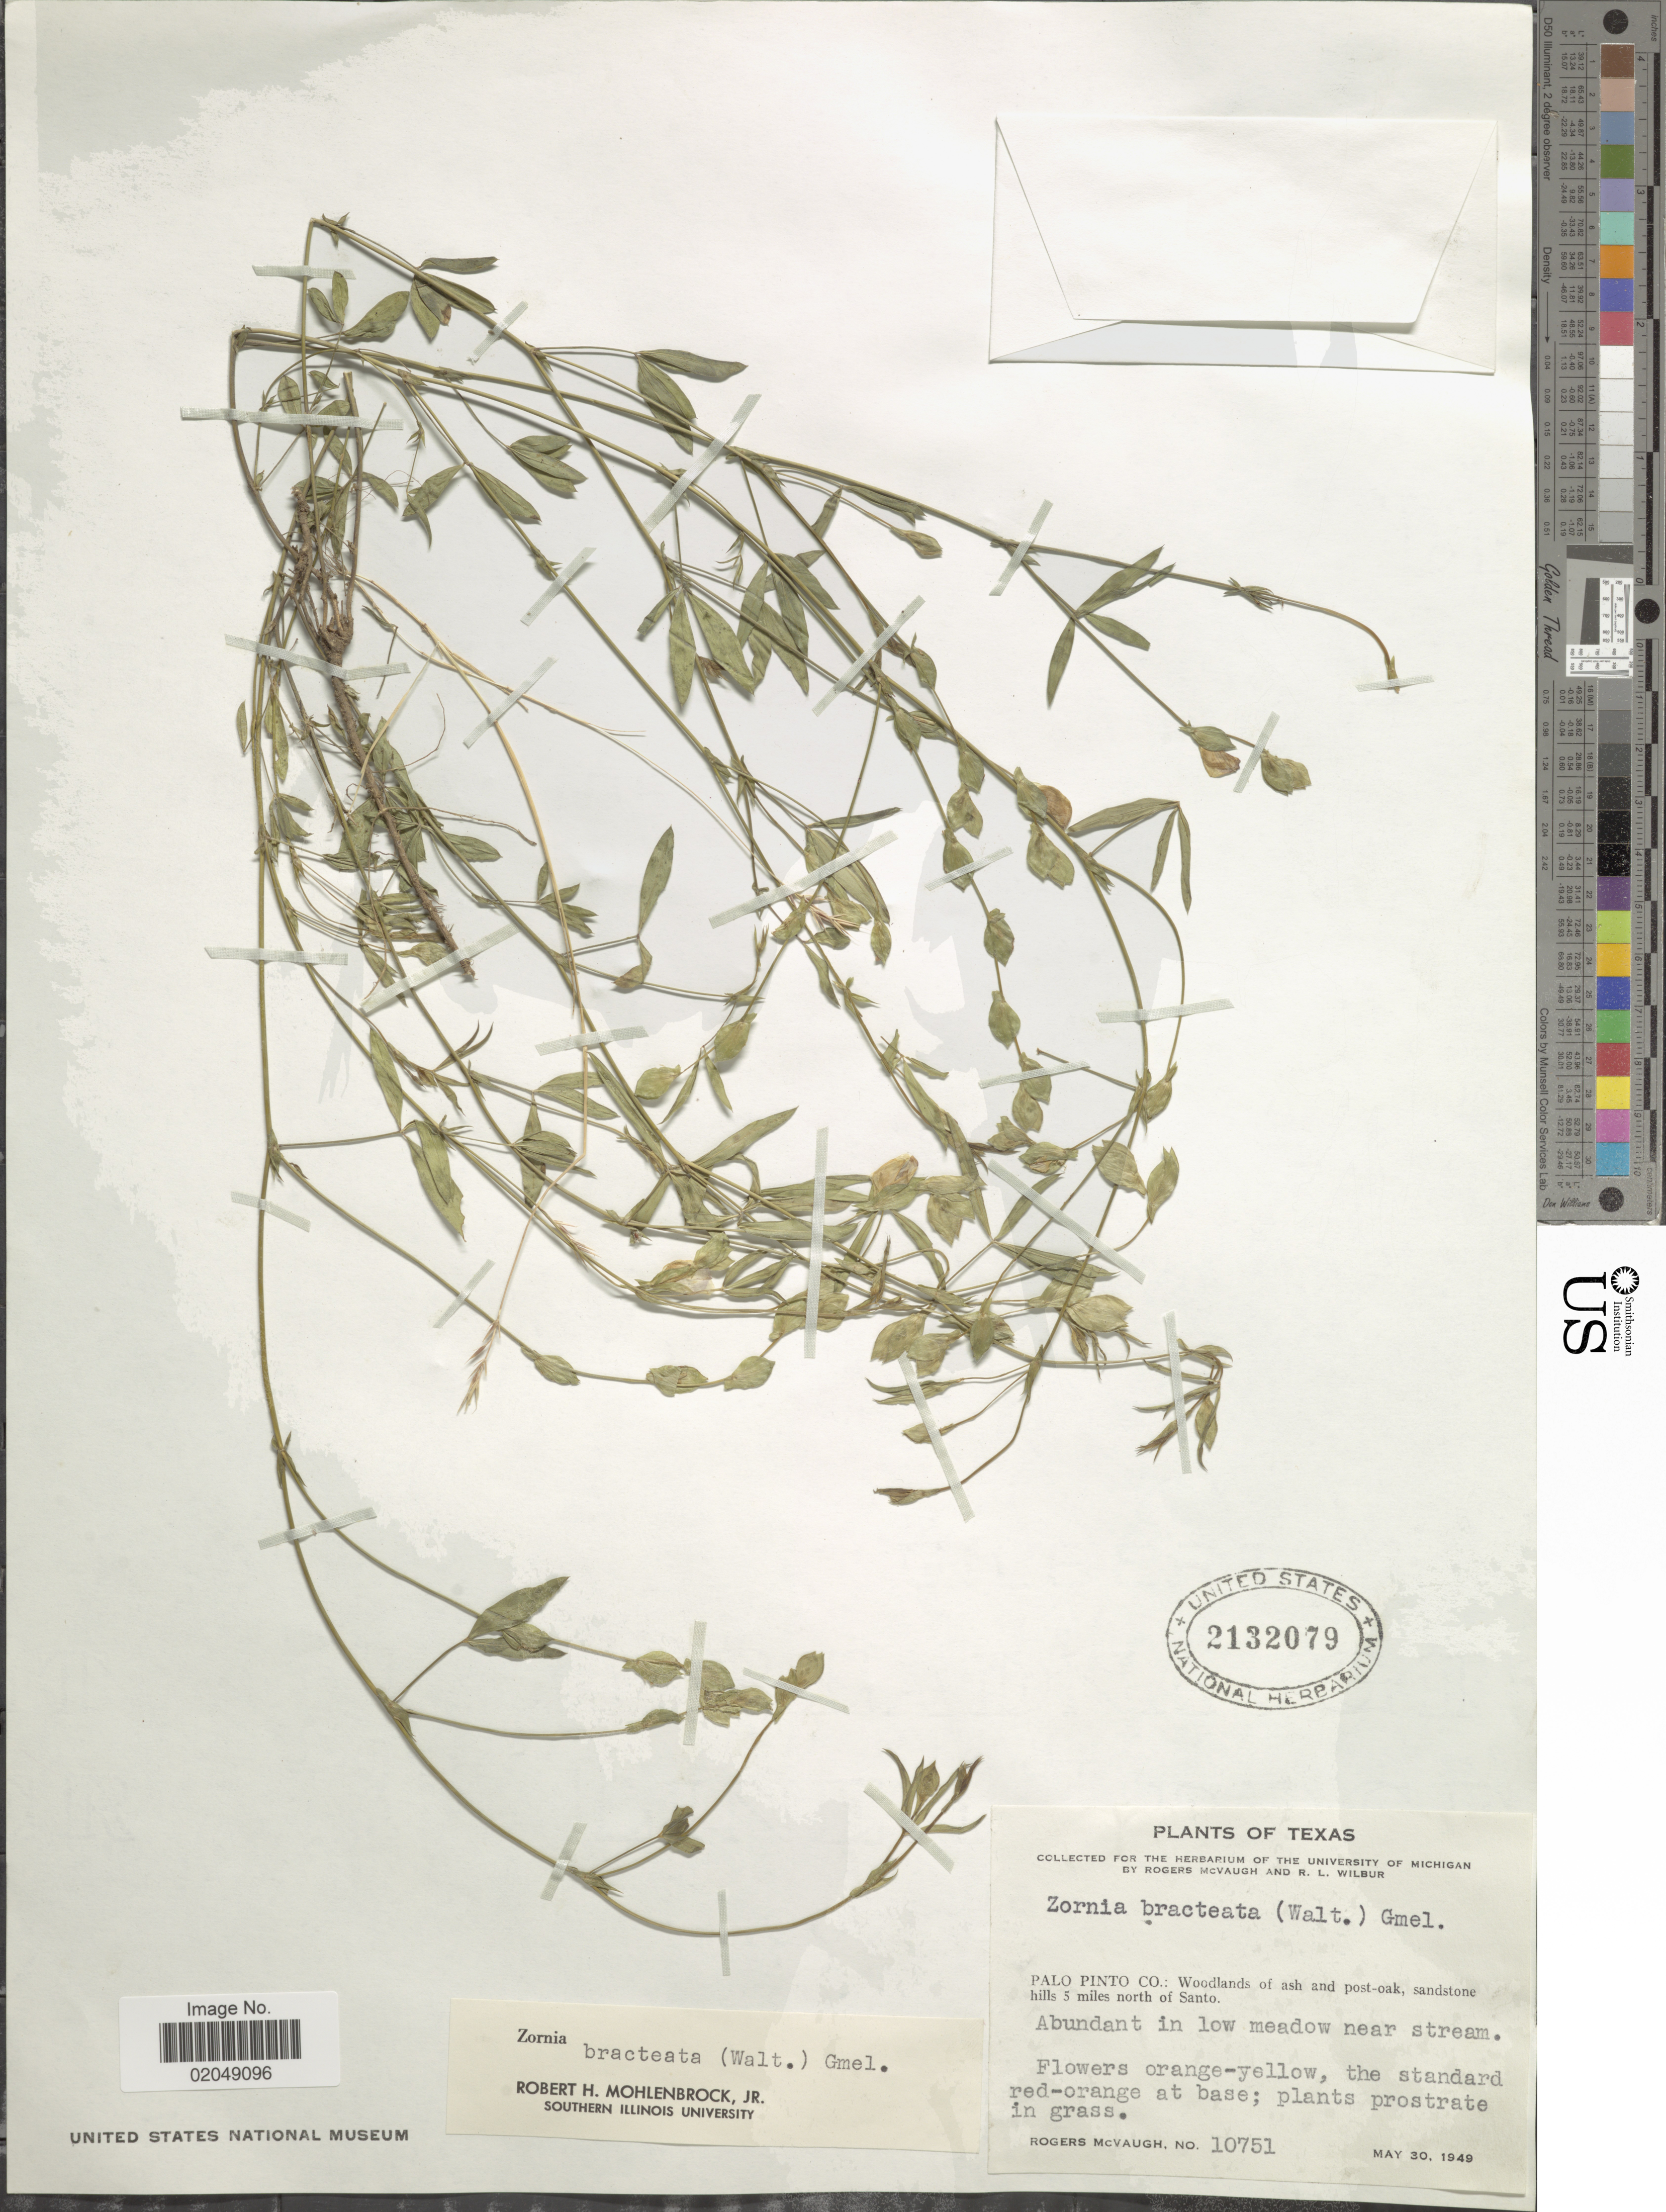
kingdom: Plantae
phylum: Tracheophyta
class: Magnoliopsida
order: Fabales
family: Fabaceae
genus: Zornia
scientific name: Zornia bracteata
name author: J.F. Gmel.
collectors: R. McVaugh & R. L. Wilbur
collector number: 10751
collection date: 1949-05-30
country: United States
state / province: Texas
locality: Palo Pinto Co., 5 miles north of Santo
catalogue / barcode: US 2132079